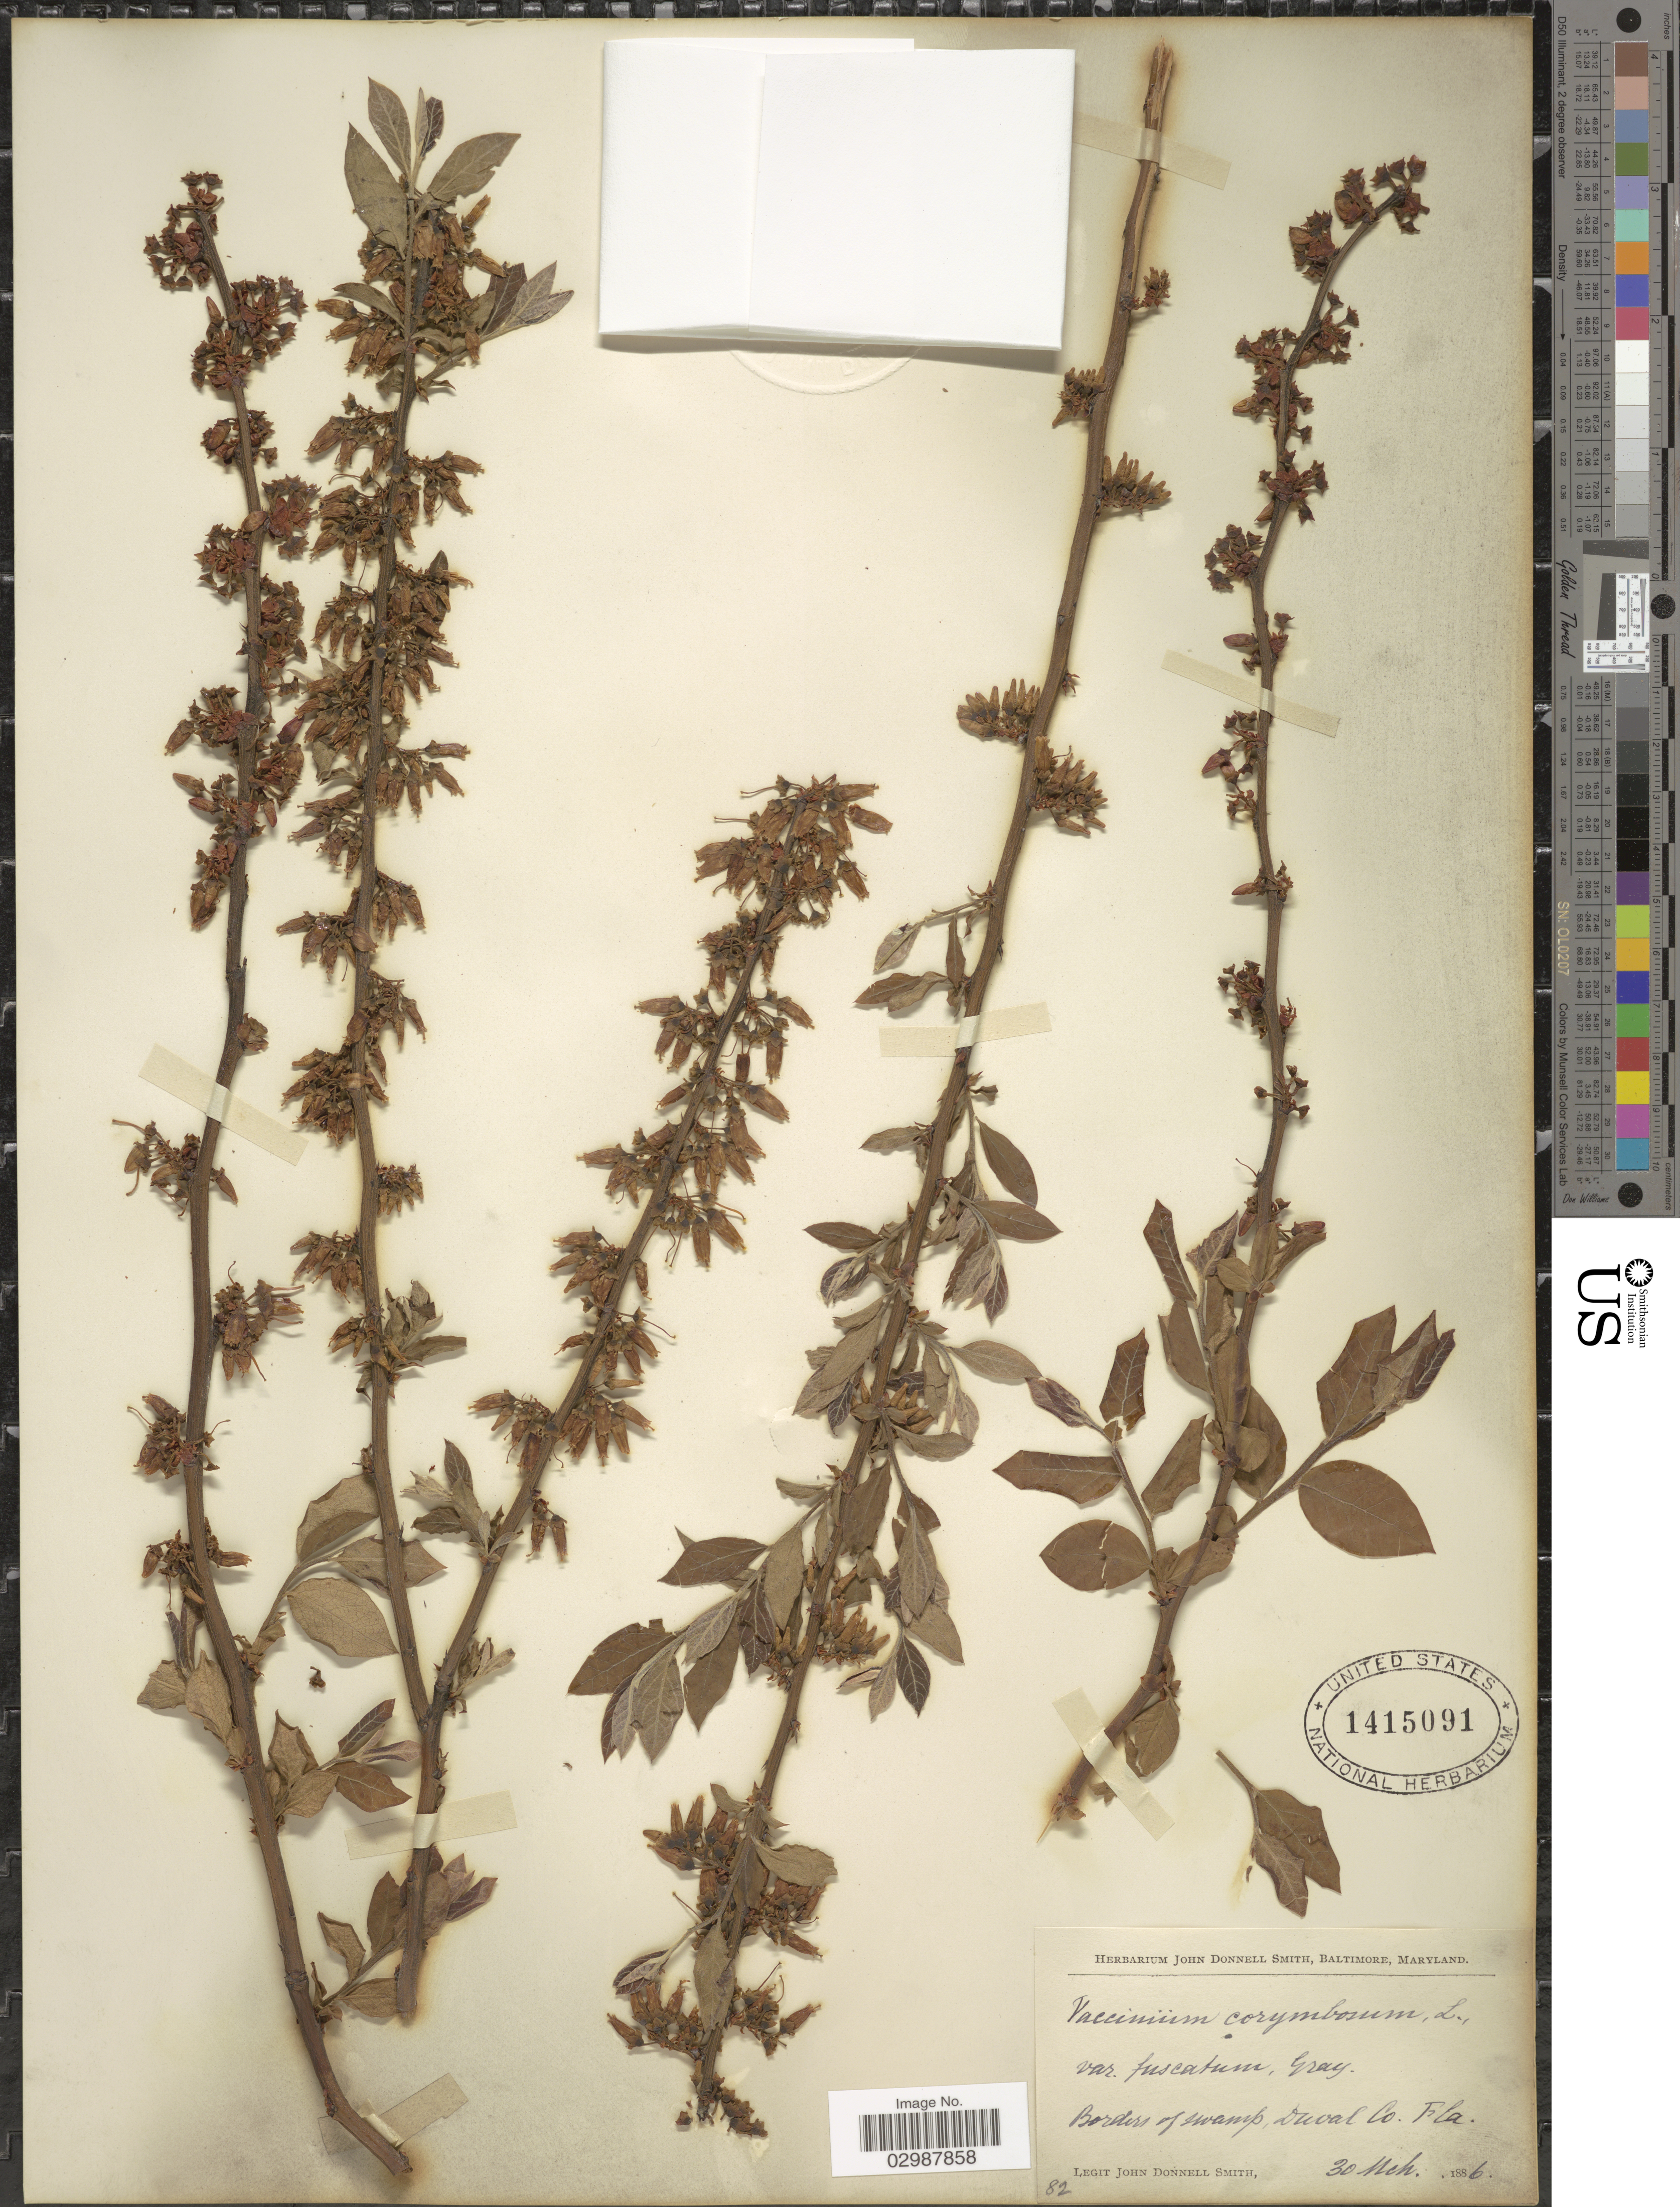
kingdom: Plantae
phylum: Tracheophyta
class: Magnoliopsida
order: Ericales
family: Ericaceae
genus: Vaccinium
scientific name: Vaccinium corymbosum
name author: L.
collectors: J. Donnell Smith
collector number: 82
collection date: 1886-03-30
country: United States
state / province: Florida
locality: Borders of swamp, Duval Co.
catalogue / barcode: US 1415091